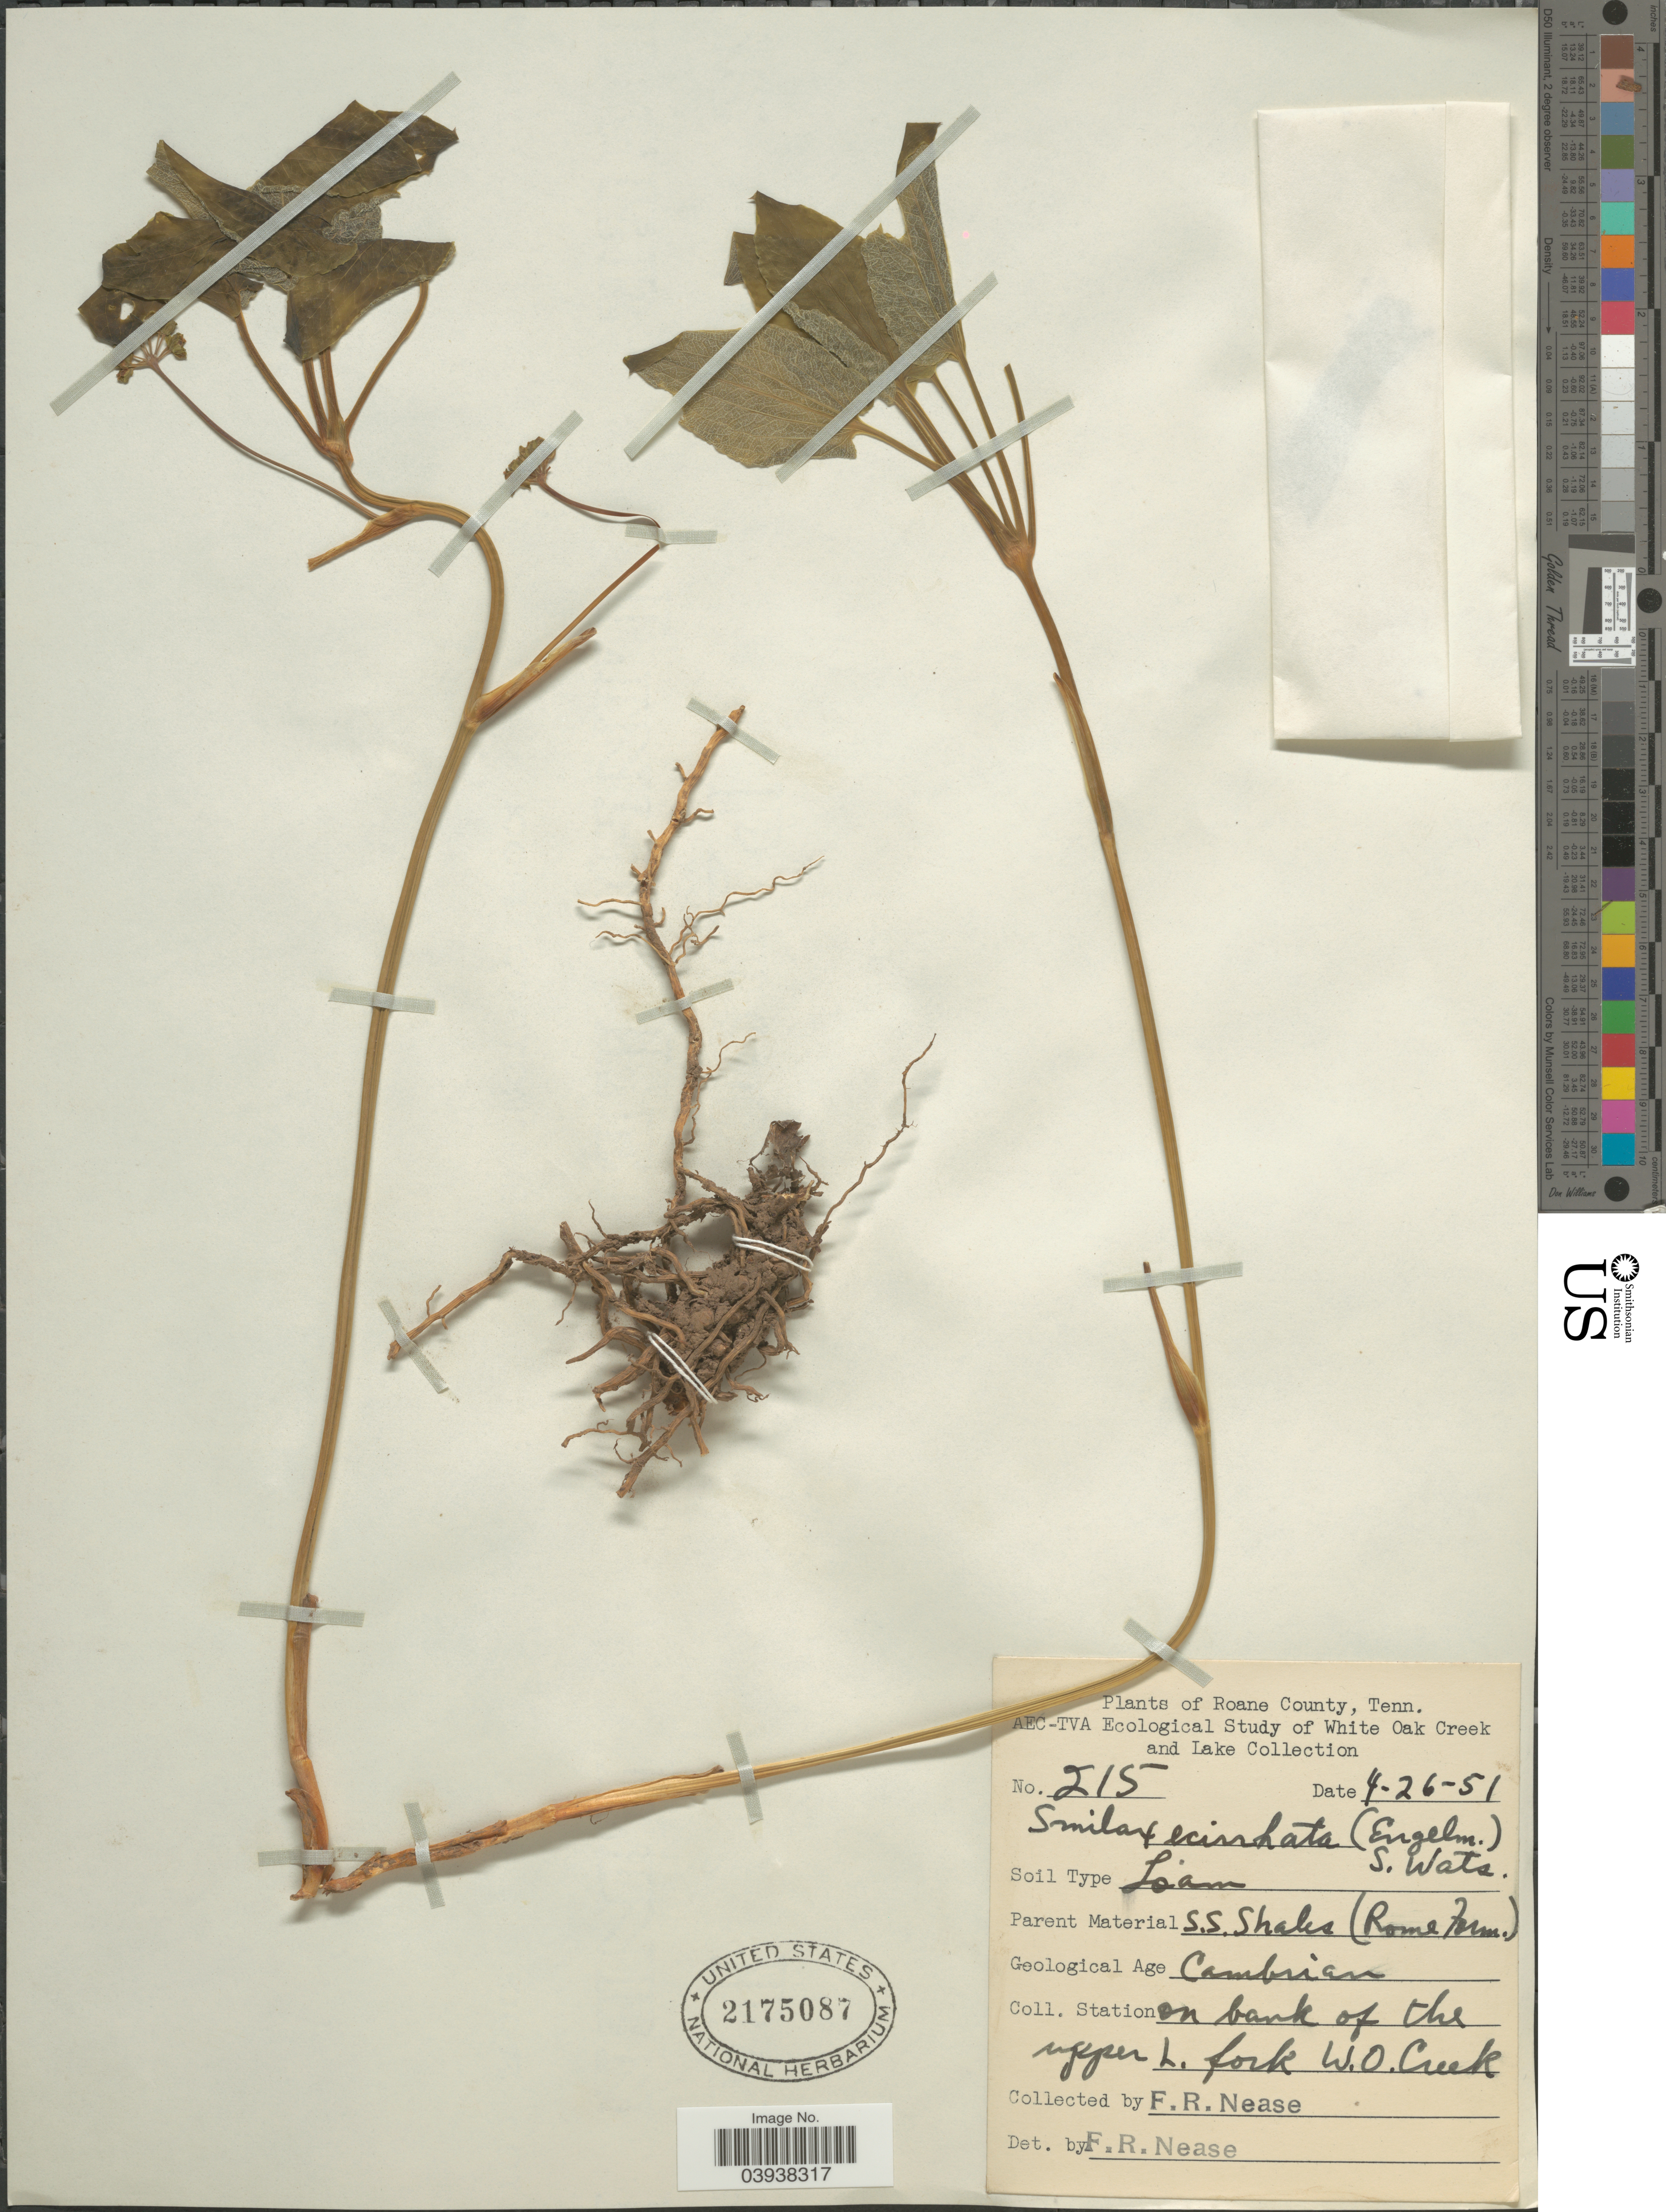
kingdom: Plantae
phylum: Tracheophyta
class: Liliopsida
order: Liliales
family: Smilacaceae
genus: Smilax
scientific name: Smilax ecirrhata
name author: (Engelm. ex Kunth) S. Watson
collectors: F. Nease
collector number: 215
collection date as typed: Transcribed d/m/y: 26/4/51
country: United States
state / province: Tennessee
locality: Roane County. Coll. Station on bank of the upper L. fork W. O. Creek.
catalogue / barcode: US 2175087